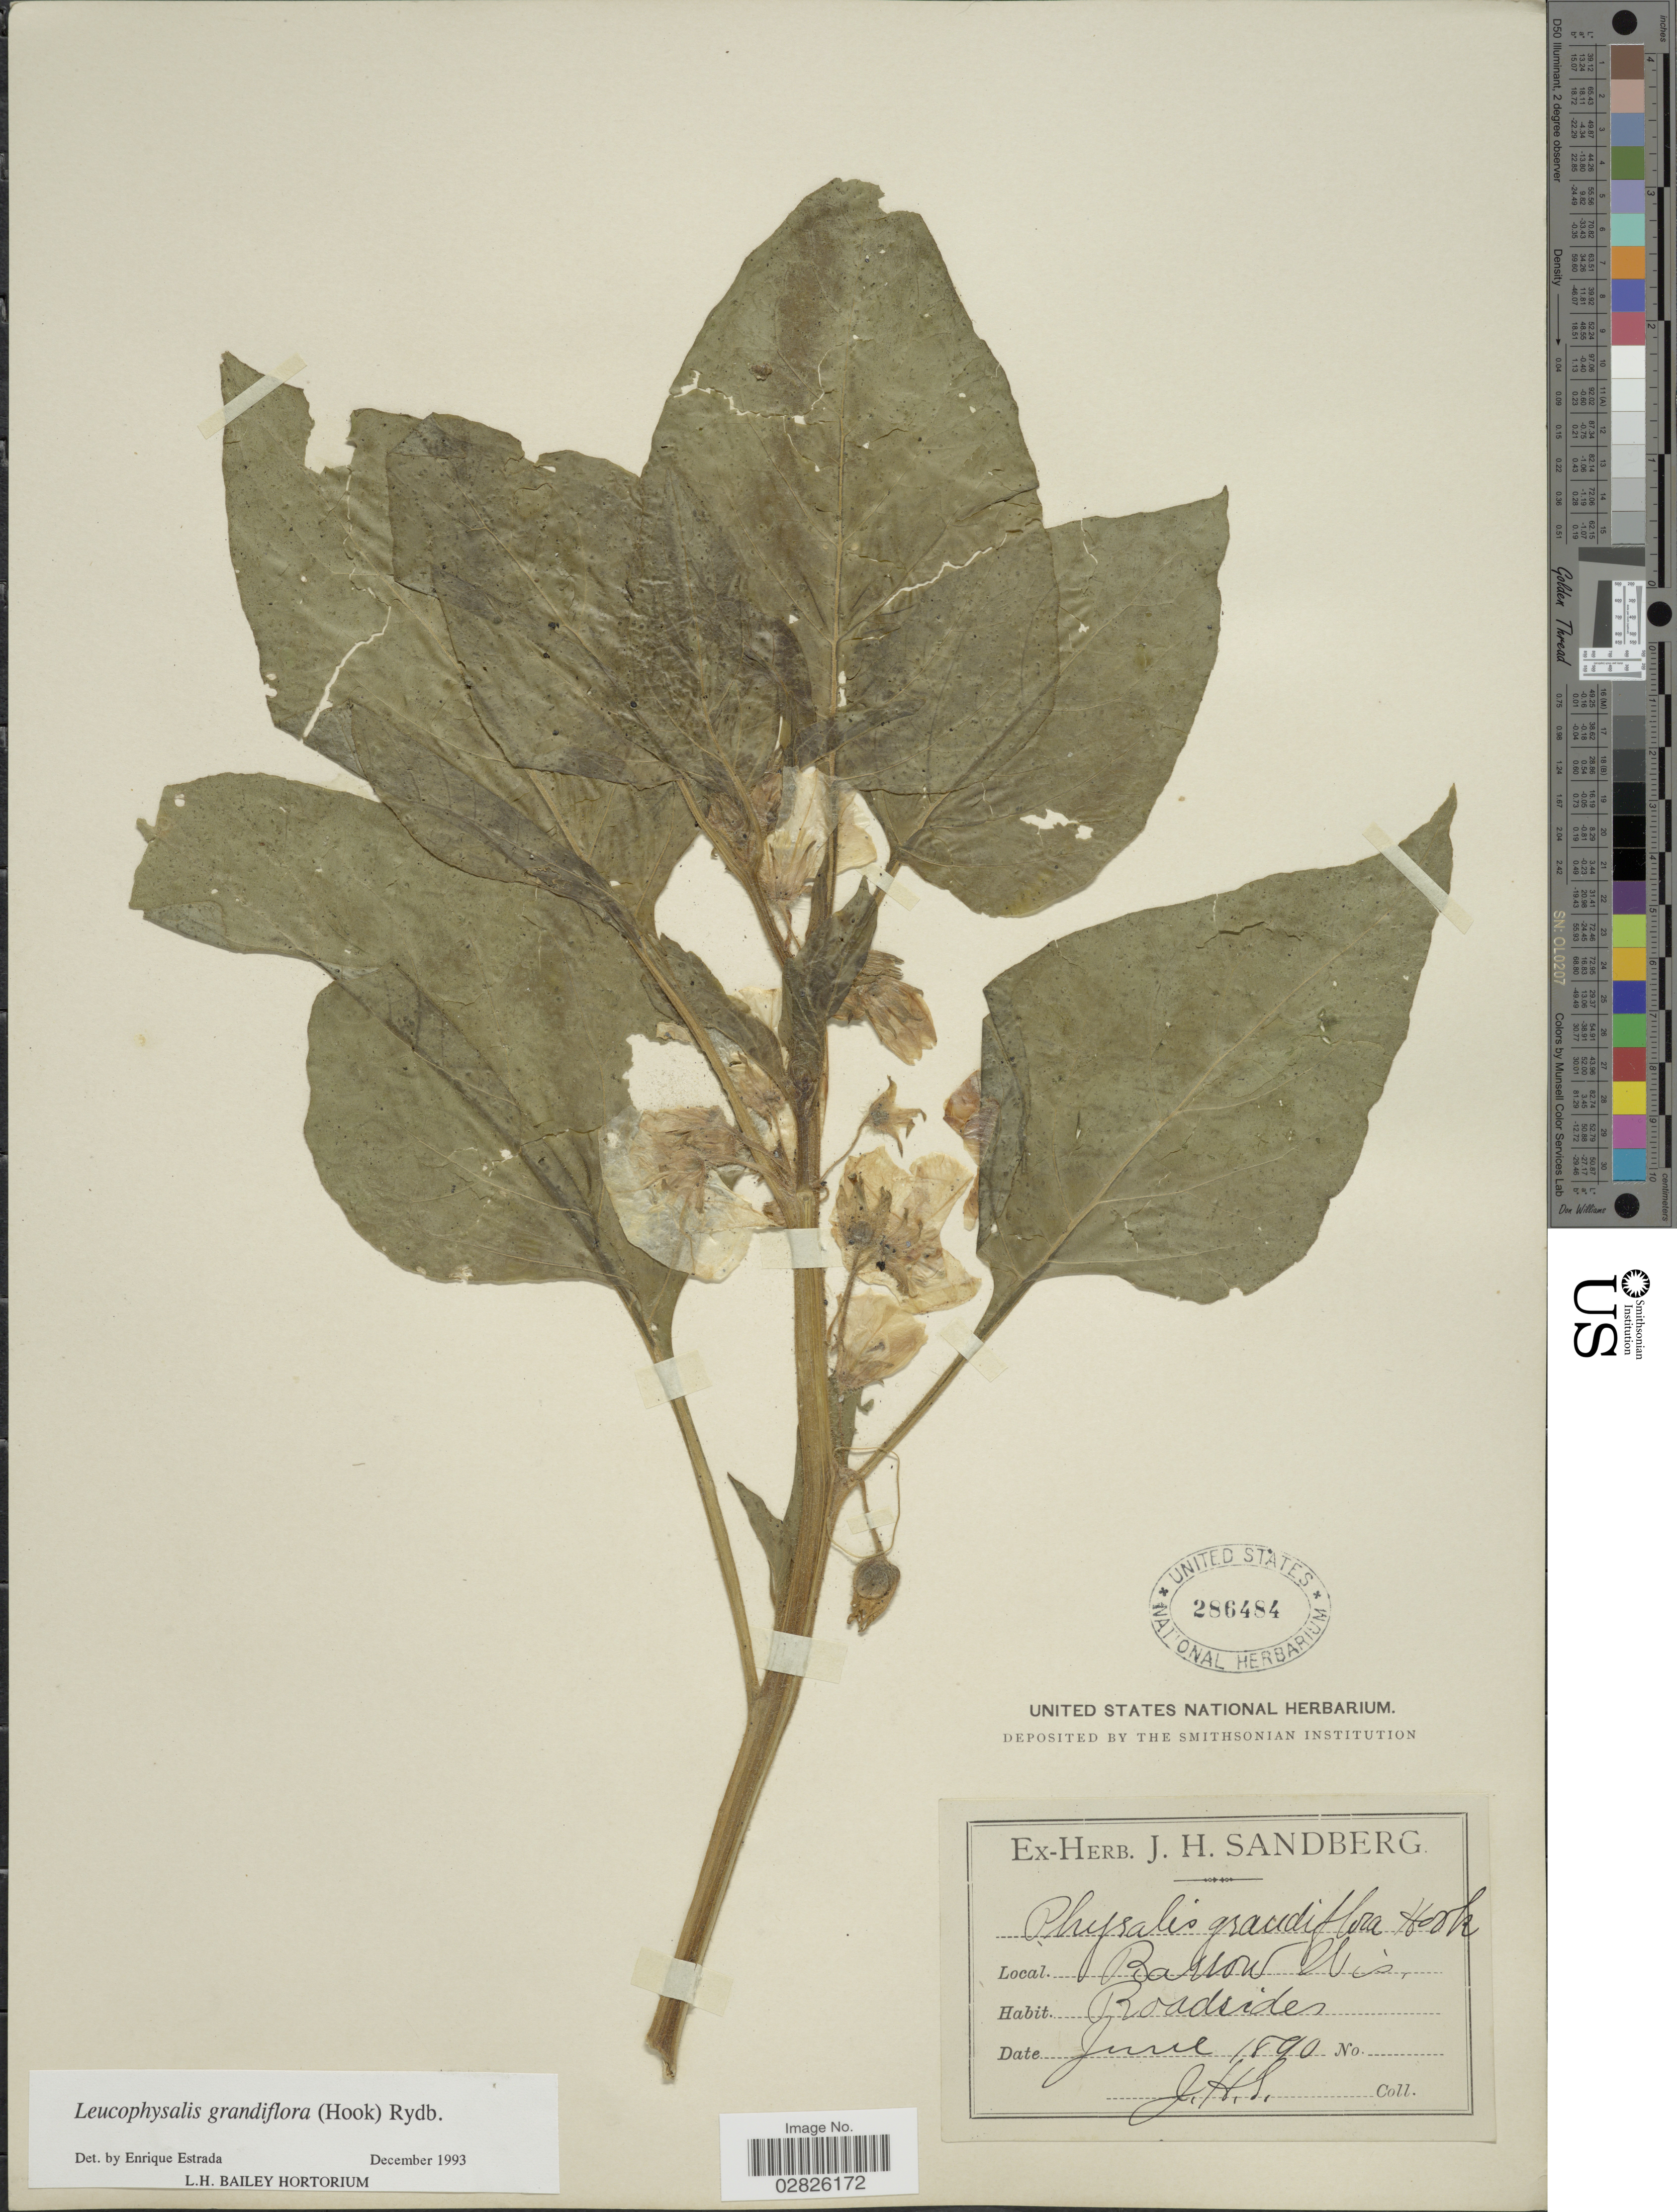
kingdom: Plantae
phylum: Tracheophyta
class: Magnoliopsida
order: Solanales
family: Solanaceae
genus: Leucophysalis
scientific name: Leucophysalis grandiflora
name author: (Hook.) Rydb.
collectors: J. H. Sandberg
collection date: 1890-06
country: United States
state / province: Wisconsin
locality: Barron.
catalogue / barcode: US 286484